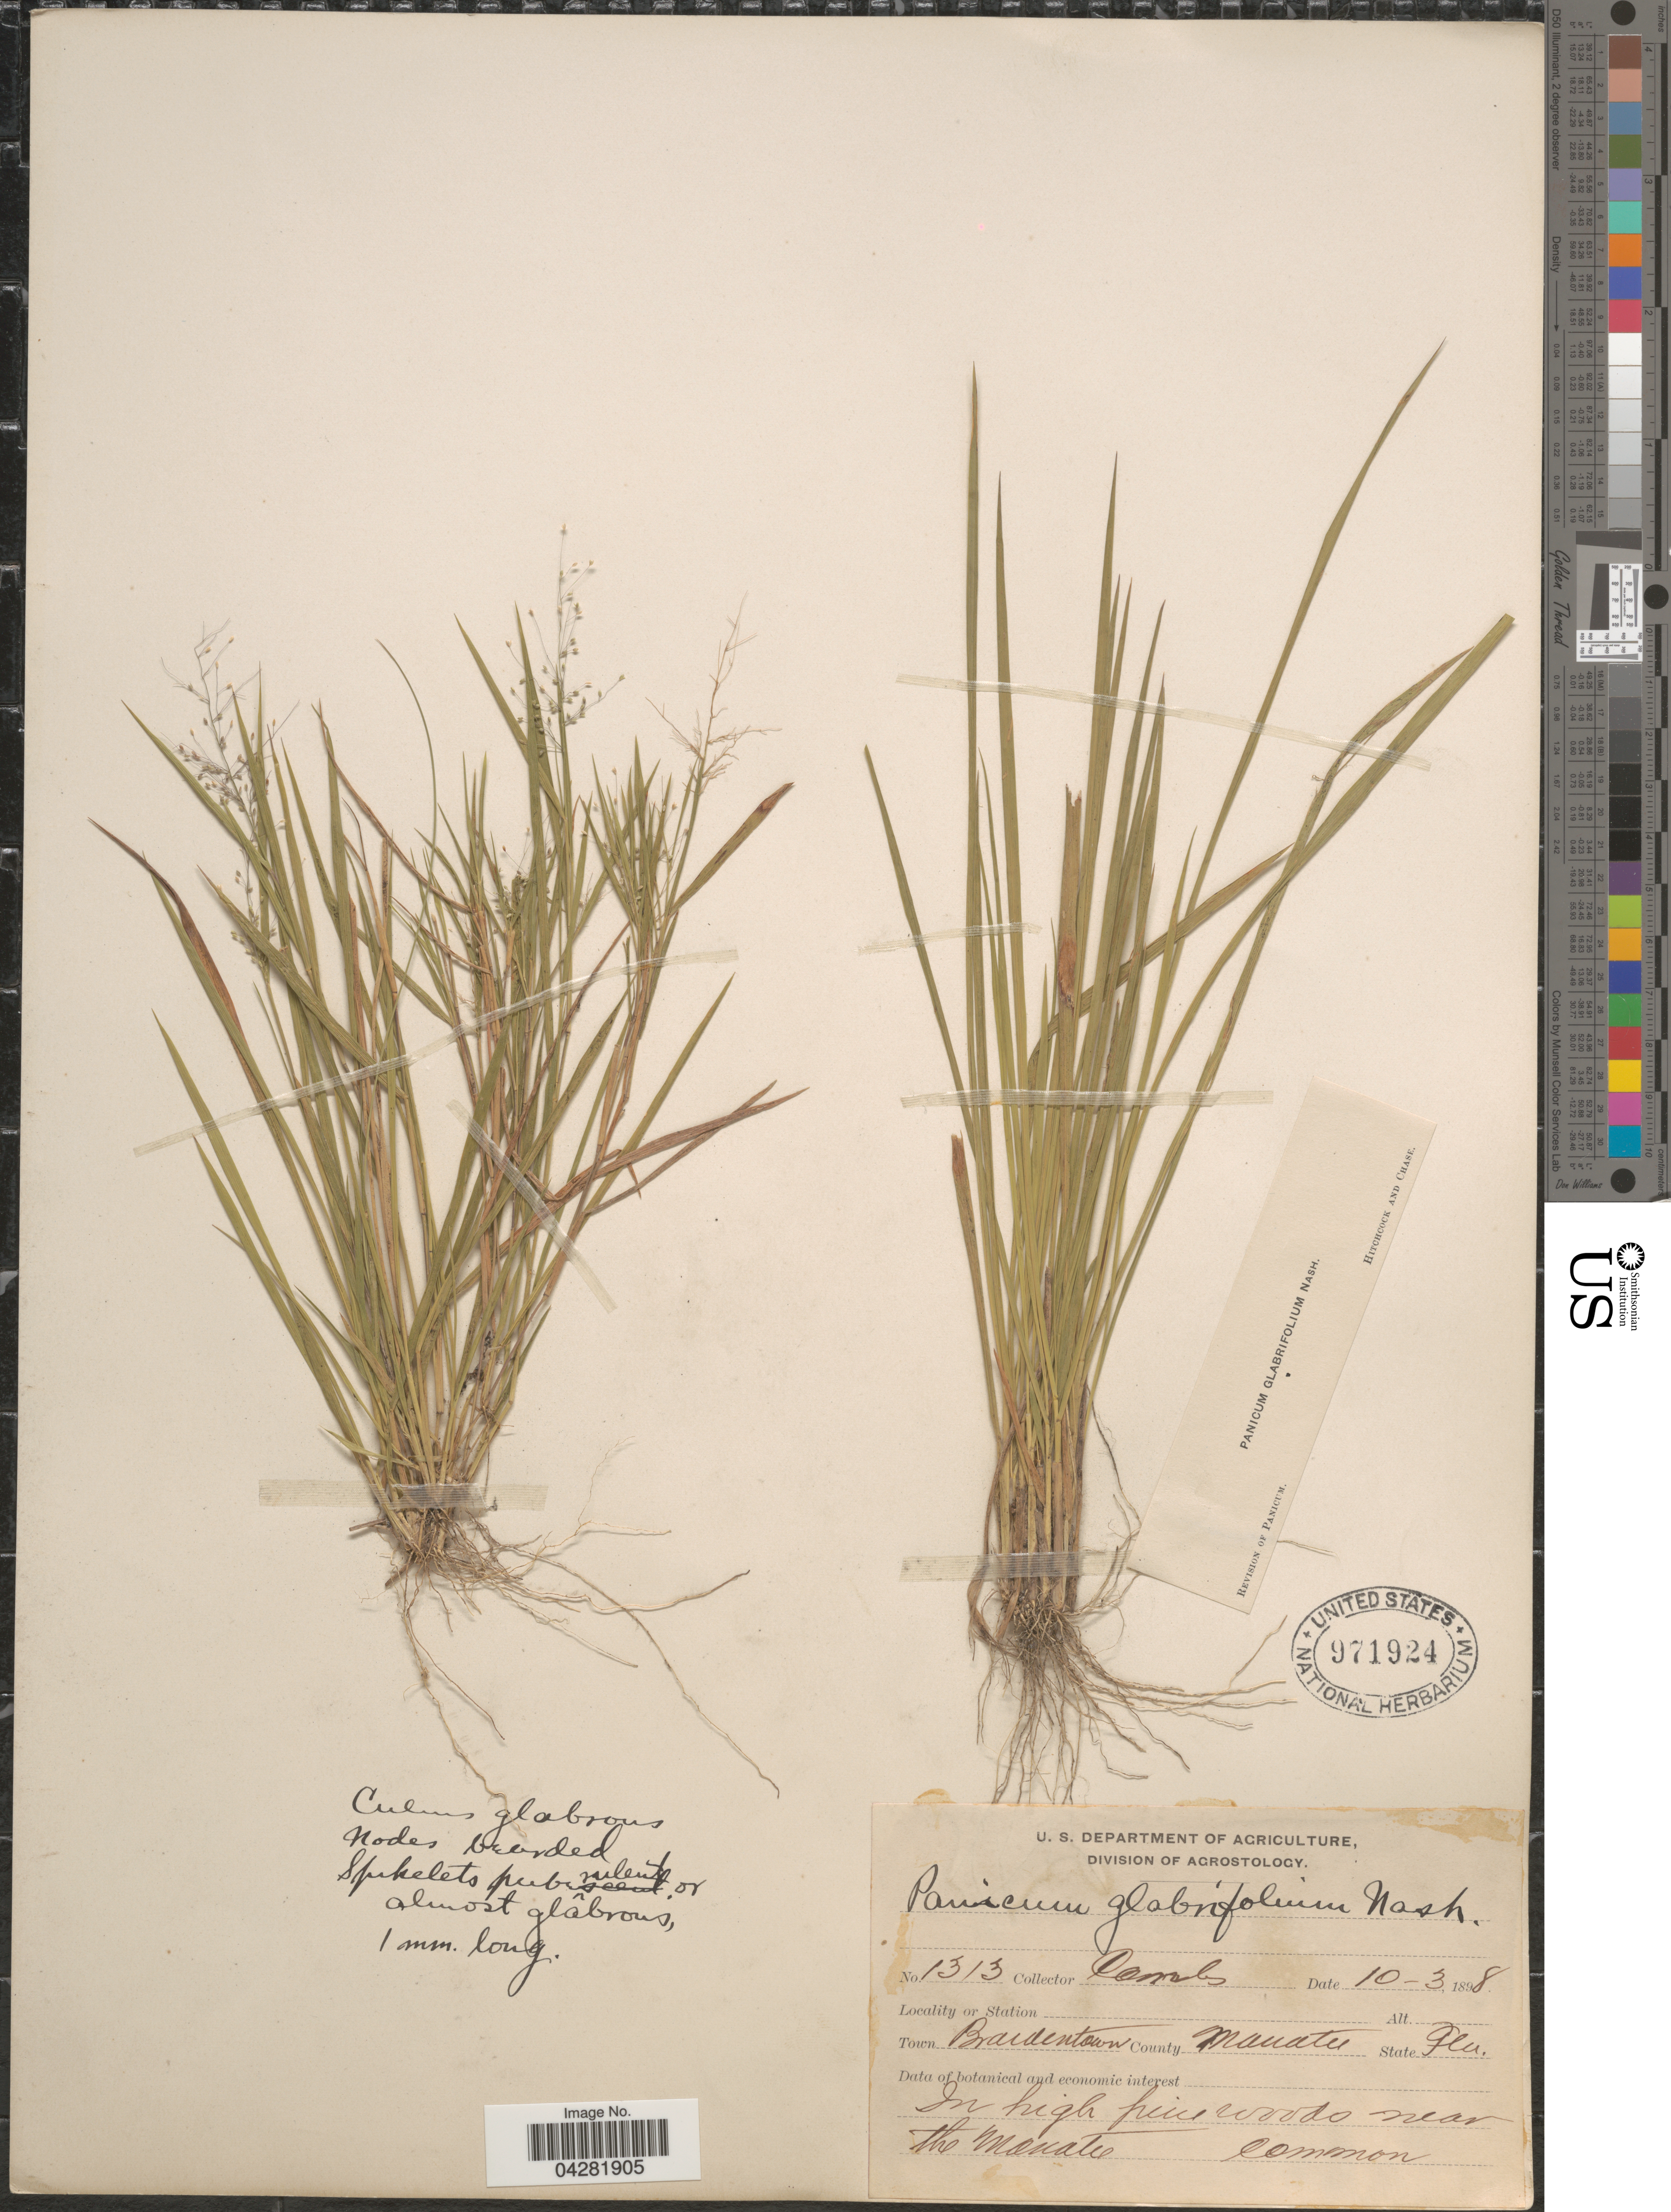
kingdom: Plantae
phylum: Tracheophyta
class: Liliopsida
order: Poales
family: Poaceae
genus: Dichanthelium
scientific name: Dichanthelium ensifolium var. ensifolium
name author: (Baldwin ex Elliot) Gould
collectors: -. Combs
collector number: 1313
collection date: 1898-10-03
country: United States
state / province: Florida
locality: Town Braidentown. County Manatee.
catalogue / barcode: US 971924